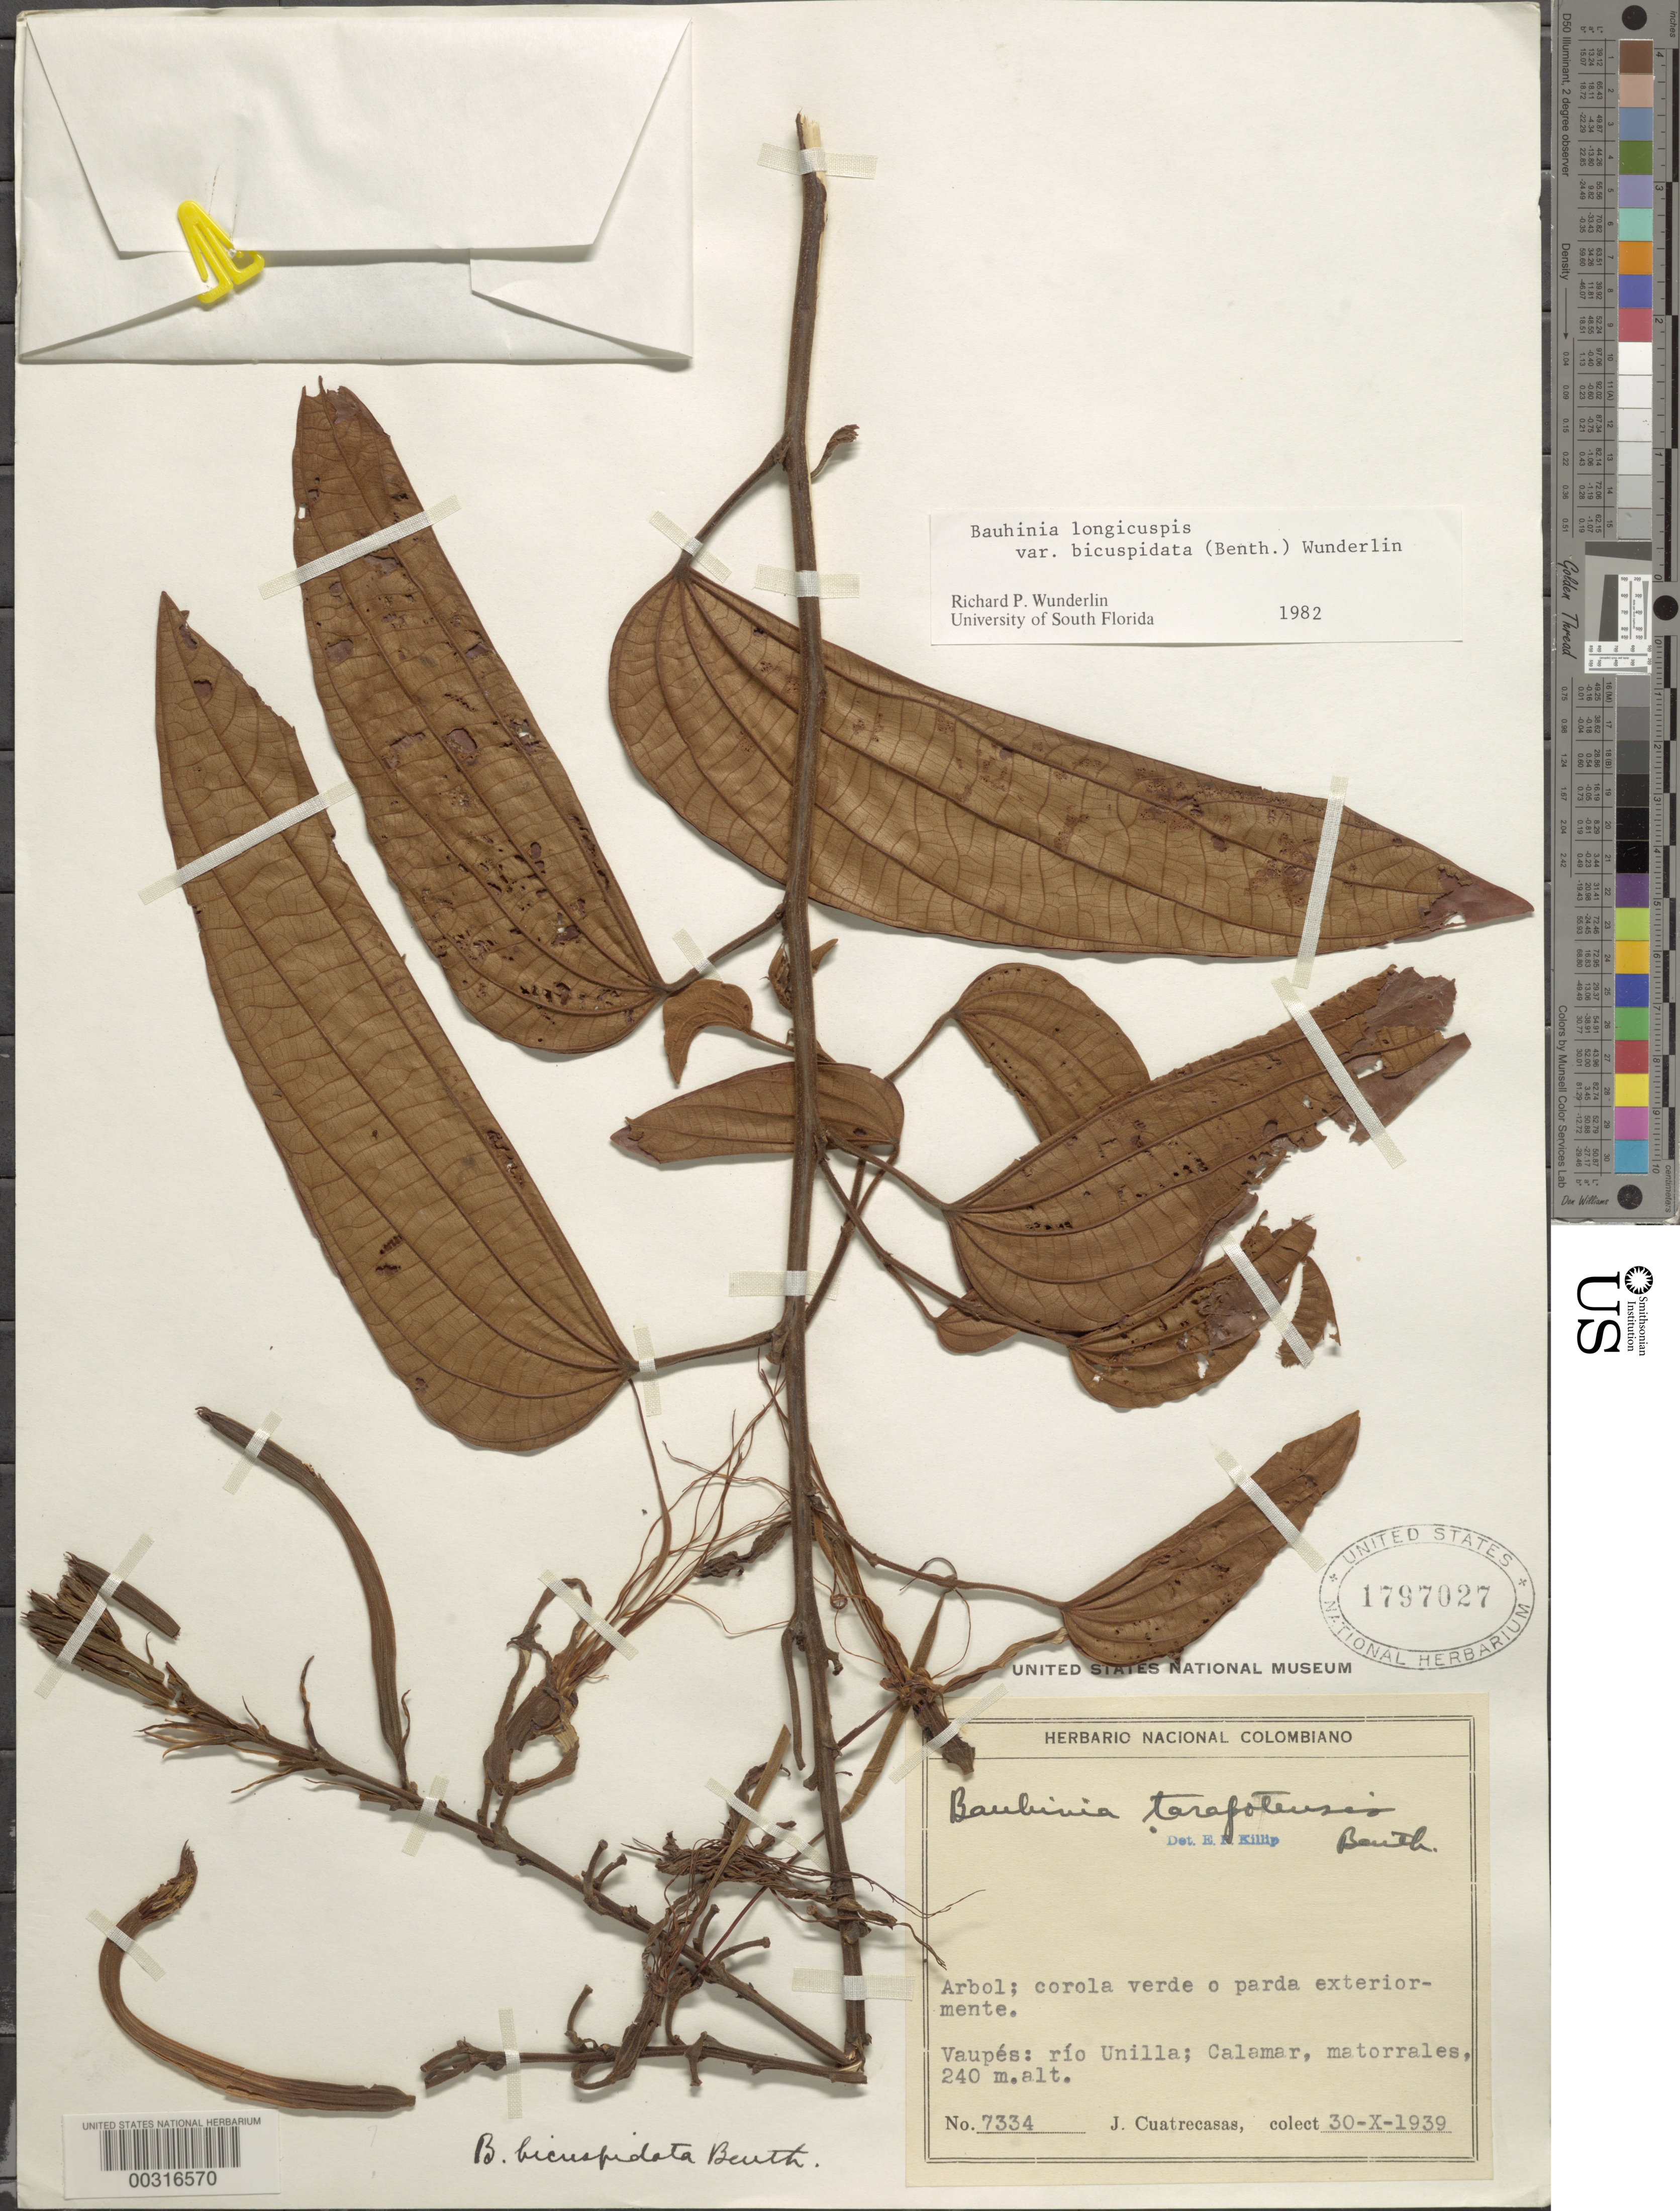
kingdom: Plantae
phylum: Tracheophyta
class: Magnoliopsida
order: Fabales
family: Fabaceae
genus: Bauhinia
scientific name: Bauhinia longicuspis var. bicuspidata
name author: (Benth.) Wunderlin ex G.P. Lewis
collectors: J. Cuatrecasas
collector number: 7334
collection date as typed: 30 Oct 1939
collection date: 1939-10-30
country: Colombia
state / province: Vaupés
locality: Rio Unilla; Calamar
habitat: Thicket / undergrowth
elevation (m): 240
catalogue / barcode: US 1797027